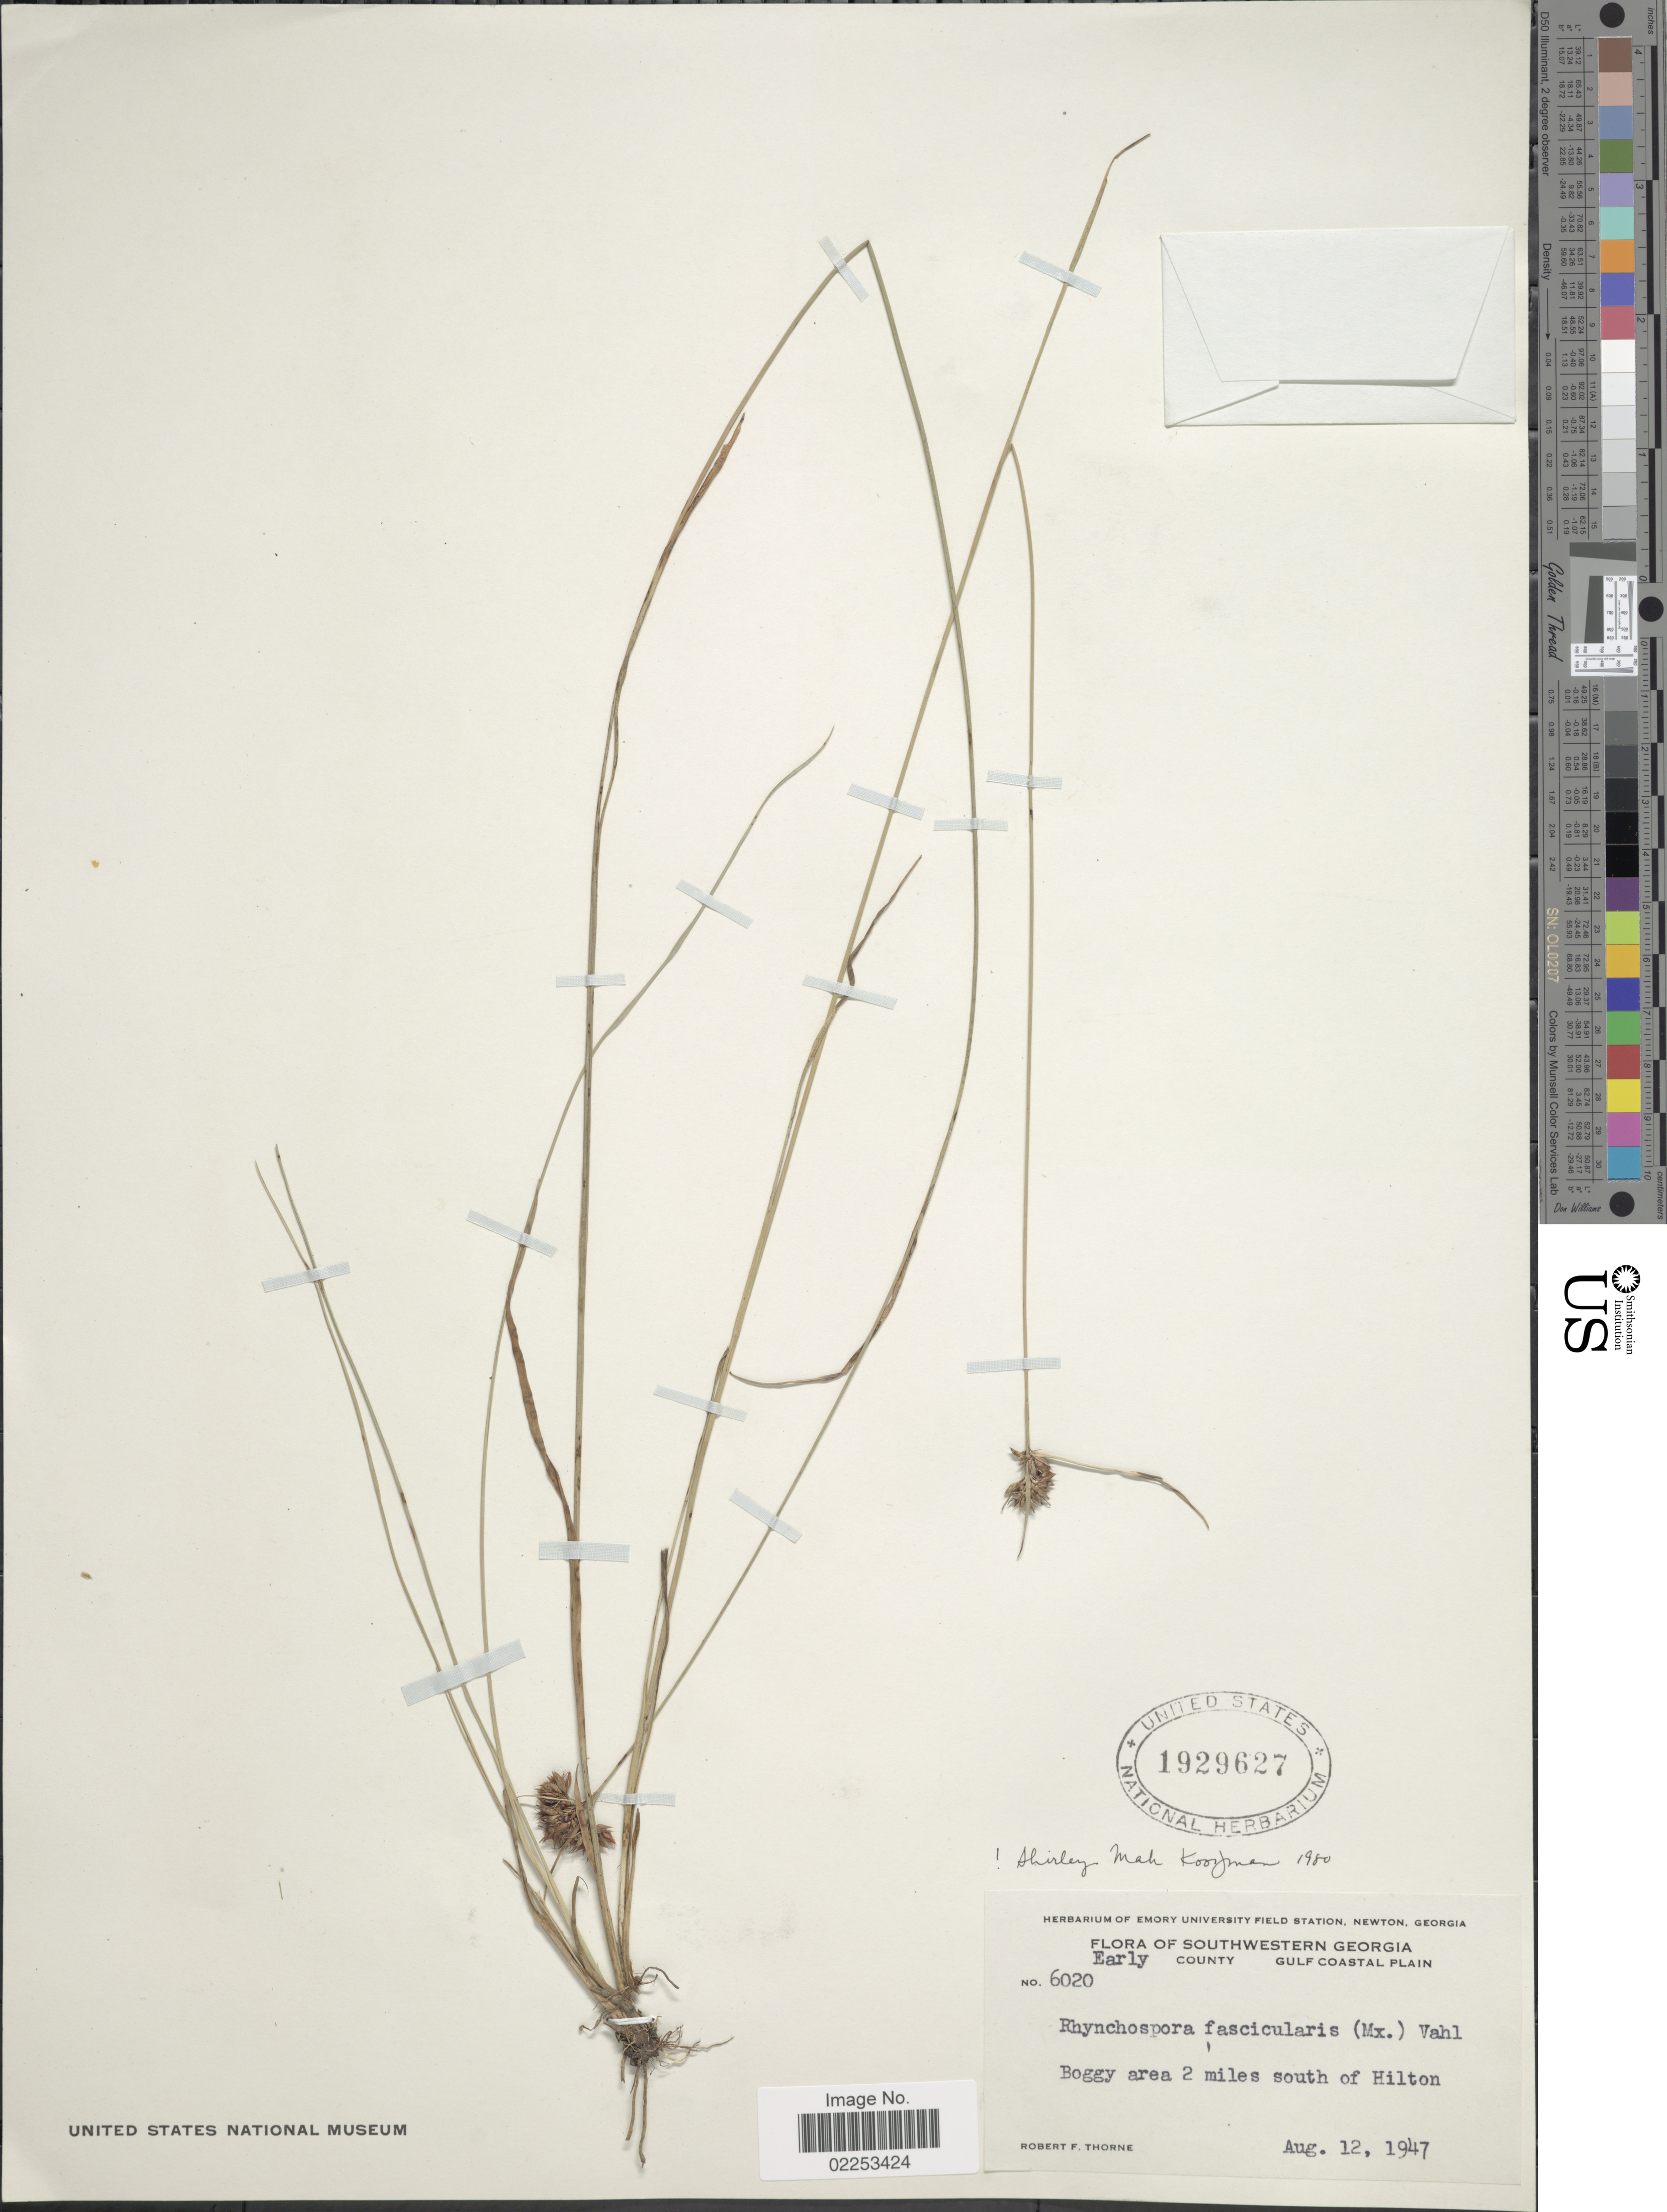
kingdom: Plantae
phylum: Tracheophyta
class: Liliopsida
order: Poales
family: Cyperaceae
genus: Rhynchospora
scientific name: Rhynchospora fascicularis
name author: (Michx.) Vahl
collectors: R. F. Thorne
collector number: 6020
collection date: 1947-08-12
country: United States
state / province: Georgia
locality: Southwestern Georgia, Early County, Gulf Coastal Plain, Boggy area 2 miles south of Hilton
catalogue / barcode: US 1929627